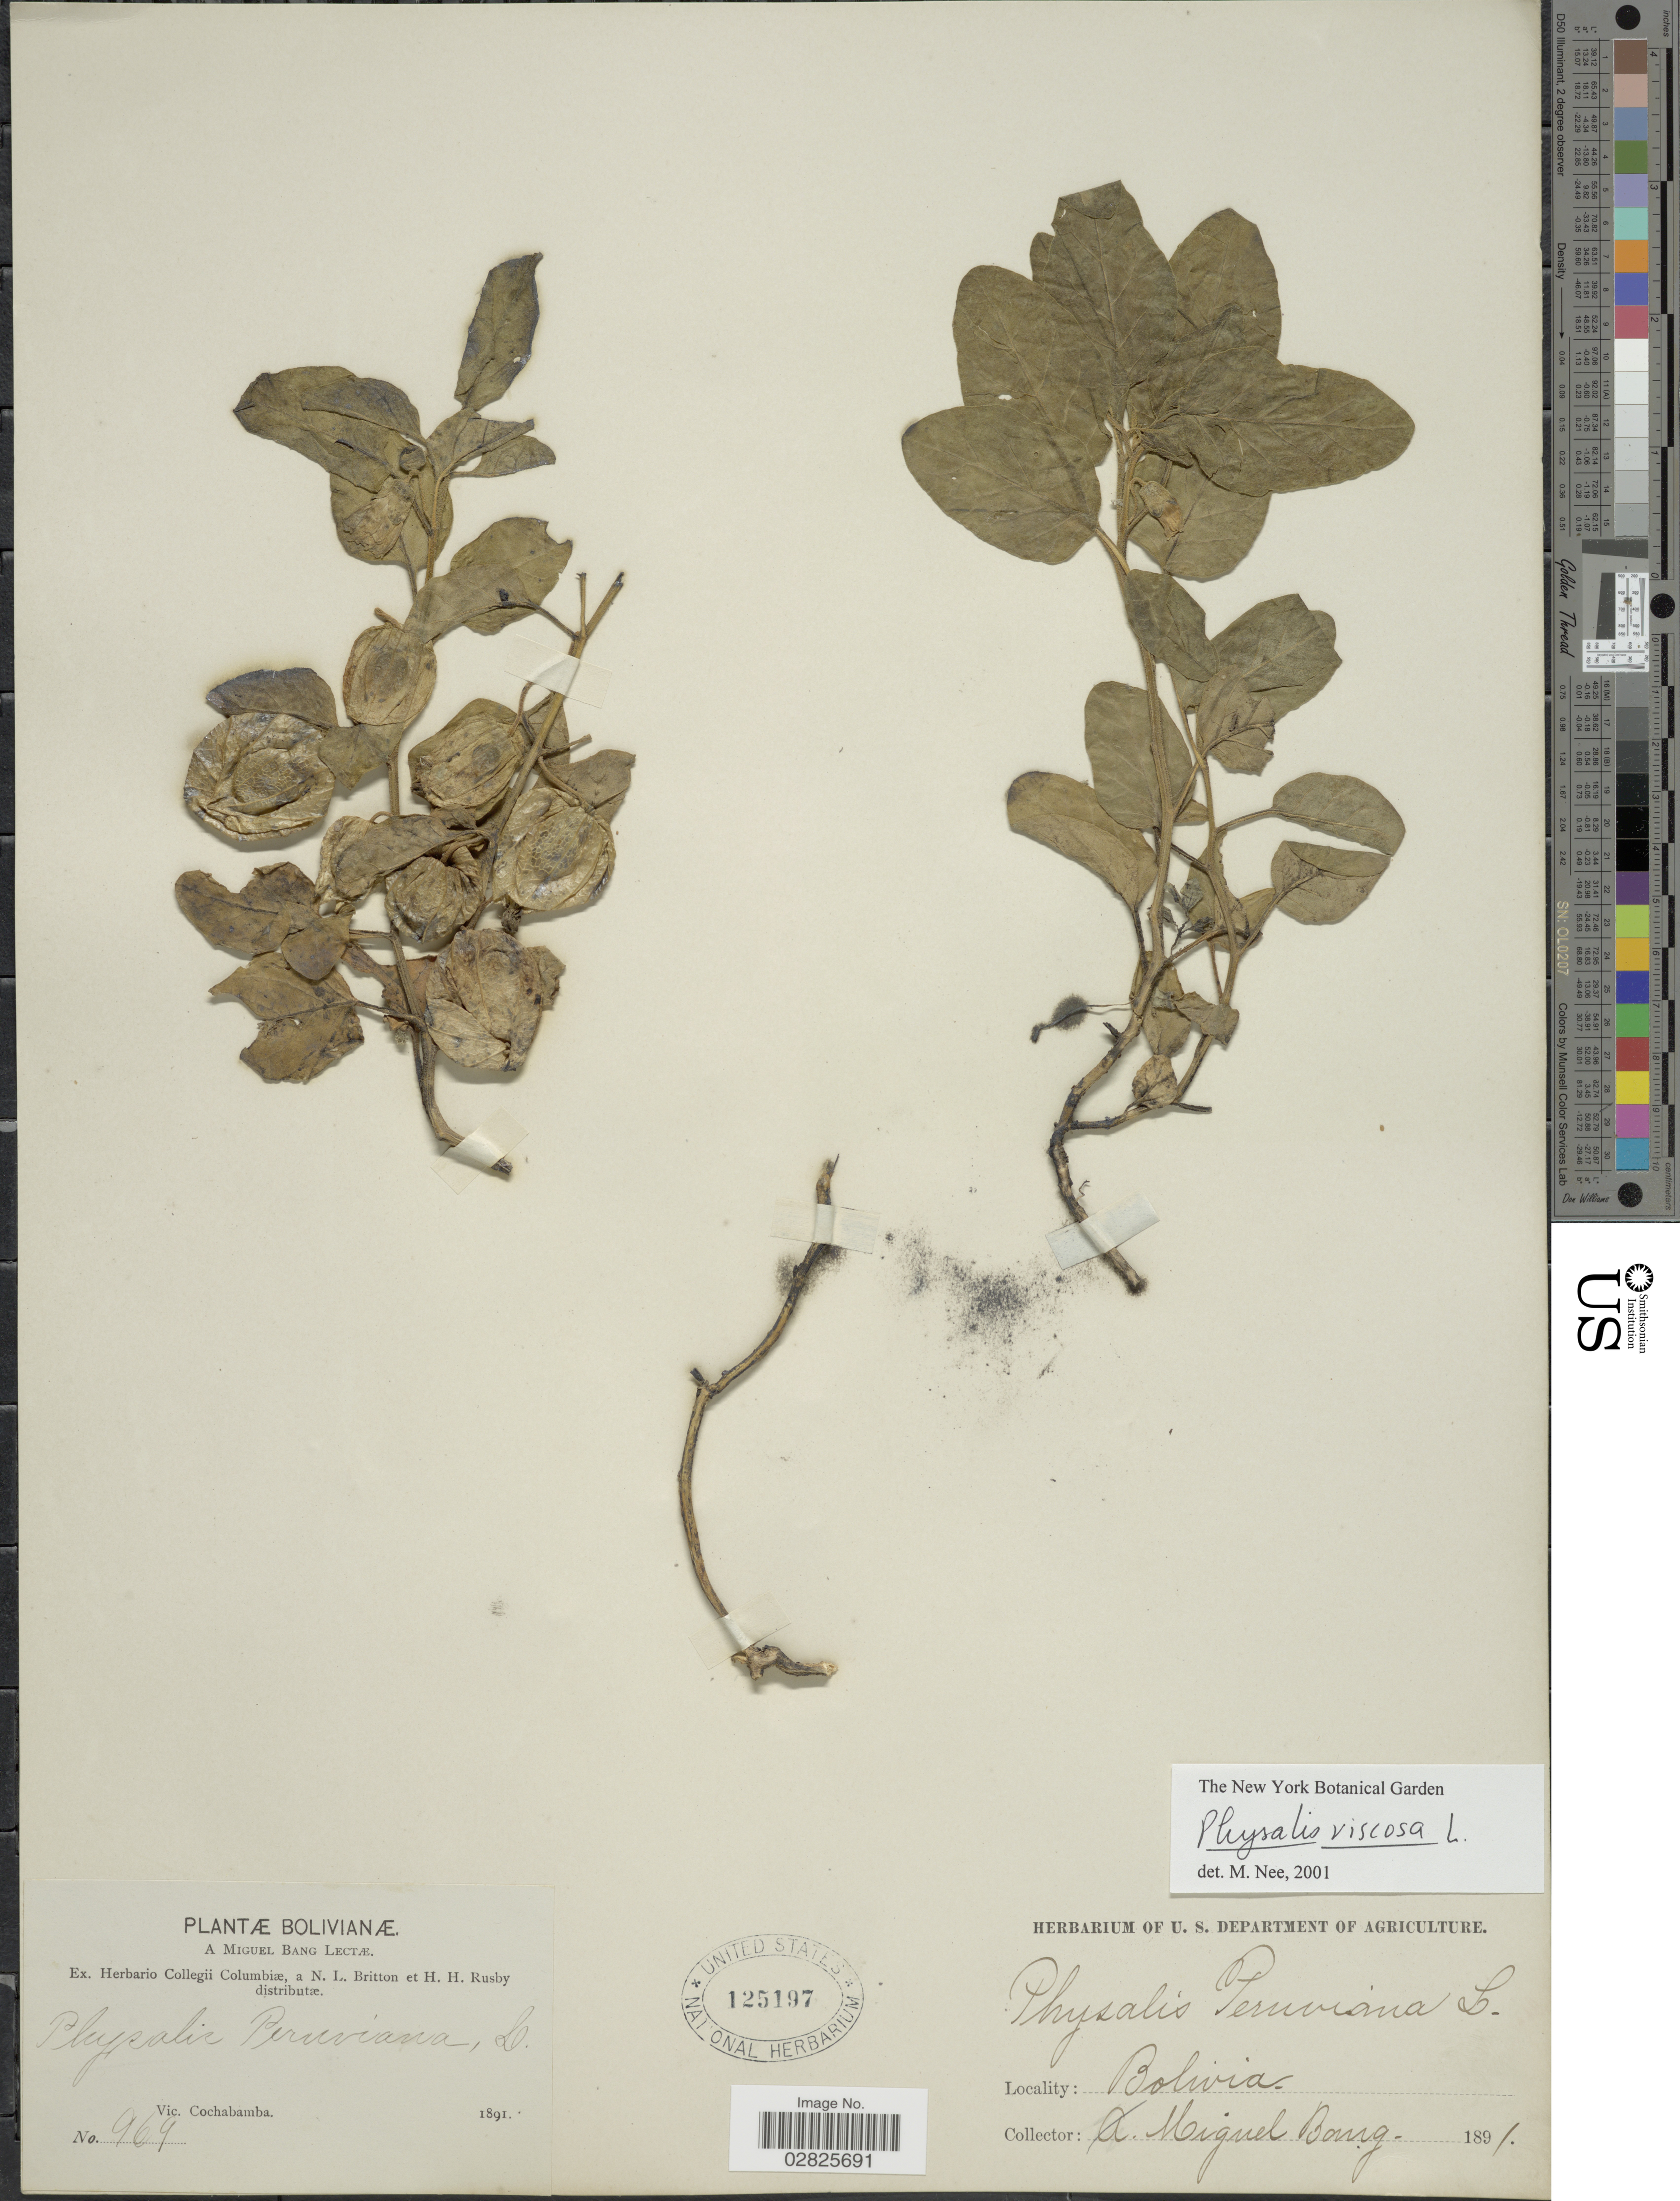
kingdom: Plantae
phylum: Tracheophyta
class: Magnoliopsida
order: Solanales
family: Solanaceae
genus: Physalis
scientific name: Physalis viscosa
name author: L.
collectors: M. Bang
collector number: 969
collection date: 1891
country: Bolivia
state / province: Cochabamba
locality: Vic. Cochabamba.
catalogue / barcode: US 125197